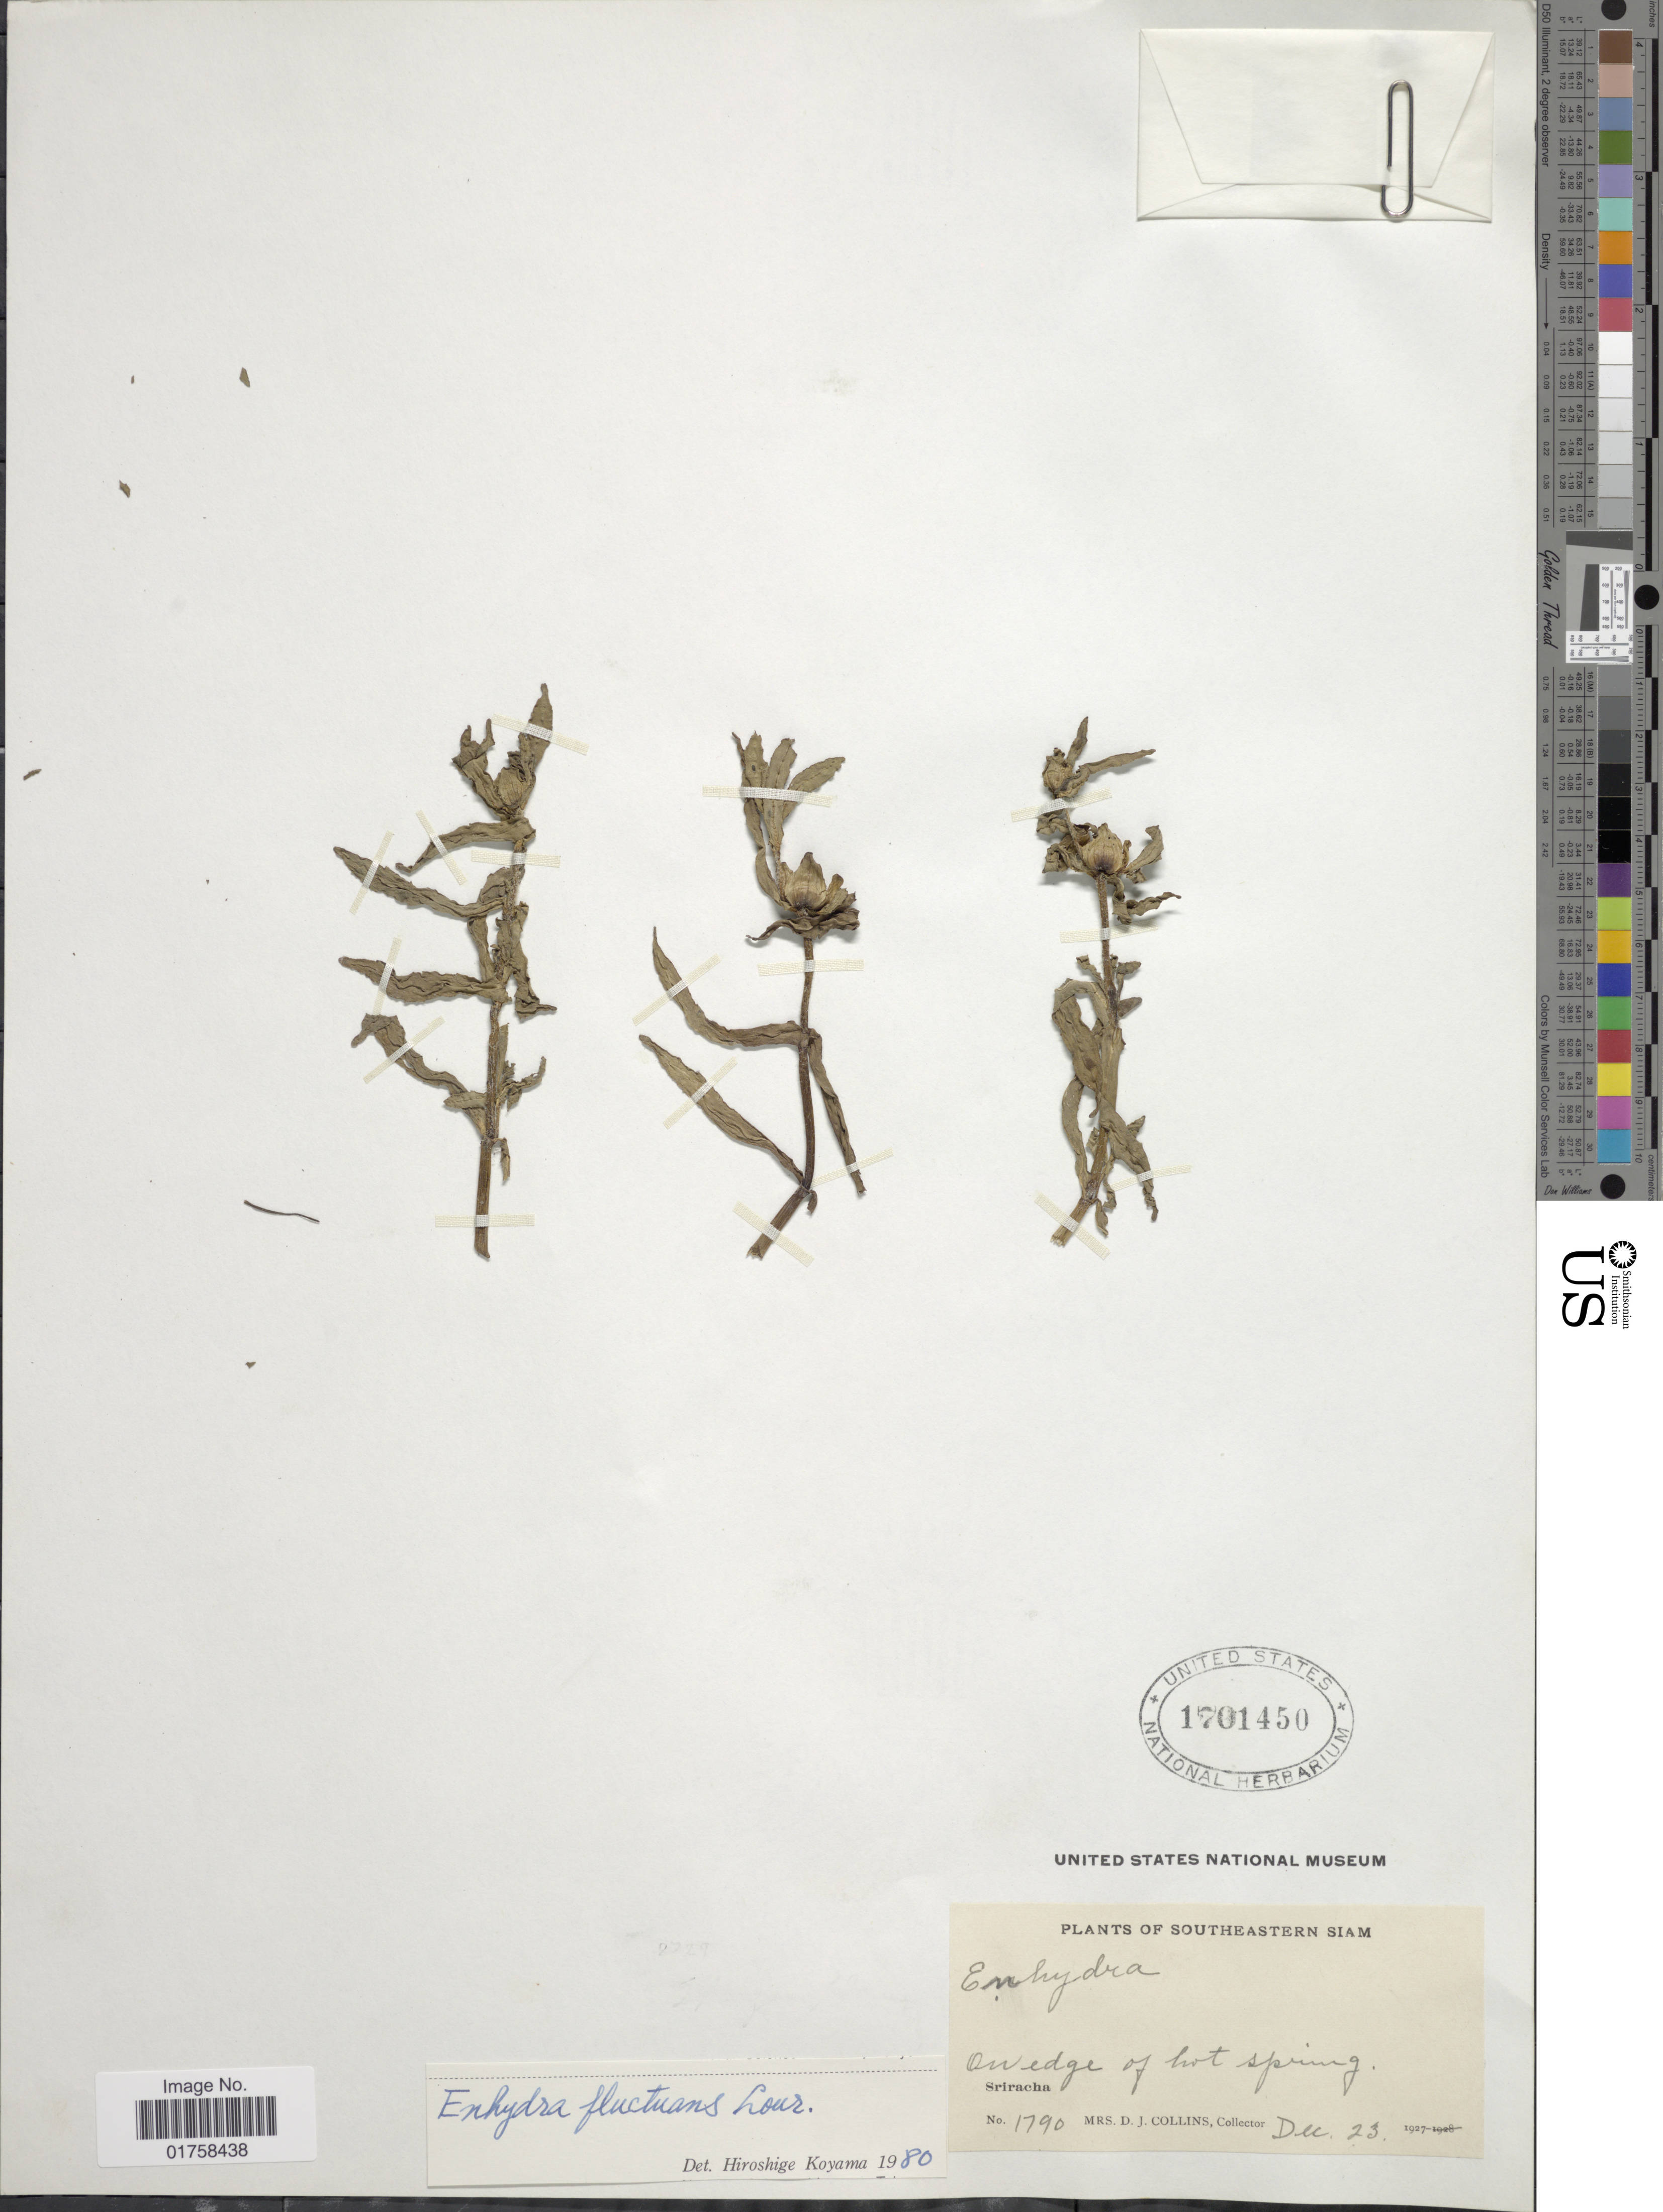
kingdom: Plantae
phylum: Tracheophyta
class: Magnoliopsida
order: Asterales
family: Asteraceae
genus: Enhydra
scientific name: Enhydra fluctuans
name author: Lour.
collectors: J. Collins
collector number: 1790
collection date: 1927-12-23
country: Thailand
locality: Southeastern Siam. On edge of hot spring. Sriracha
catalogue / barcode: US 1701450